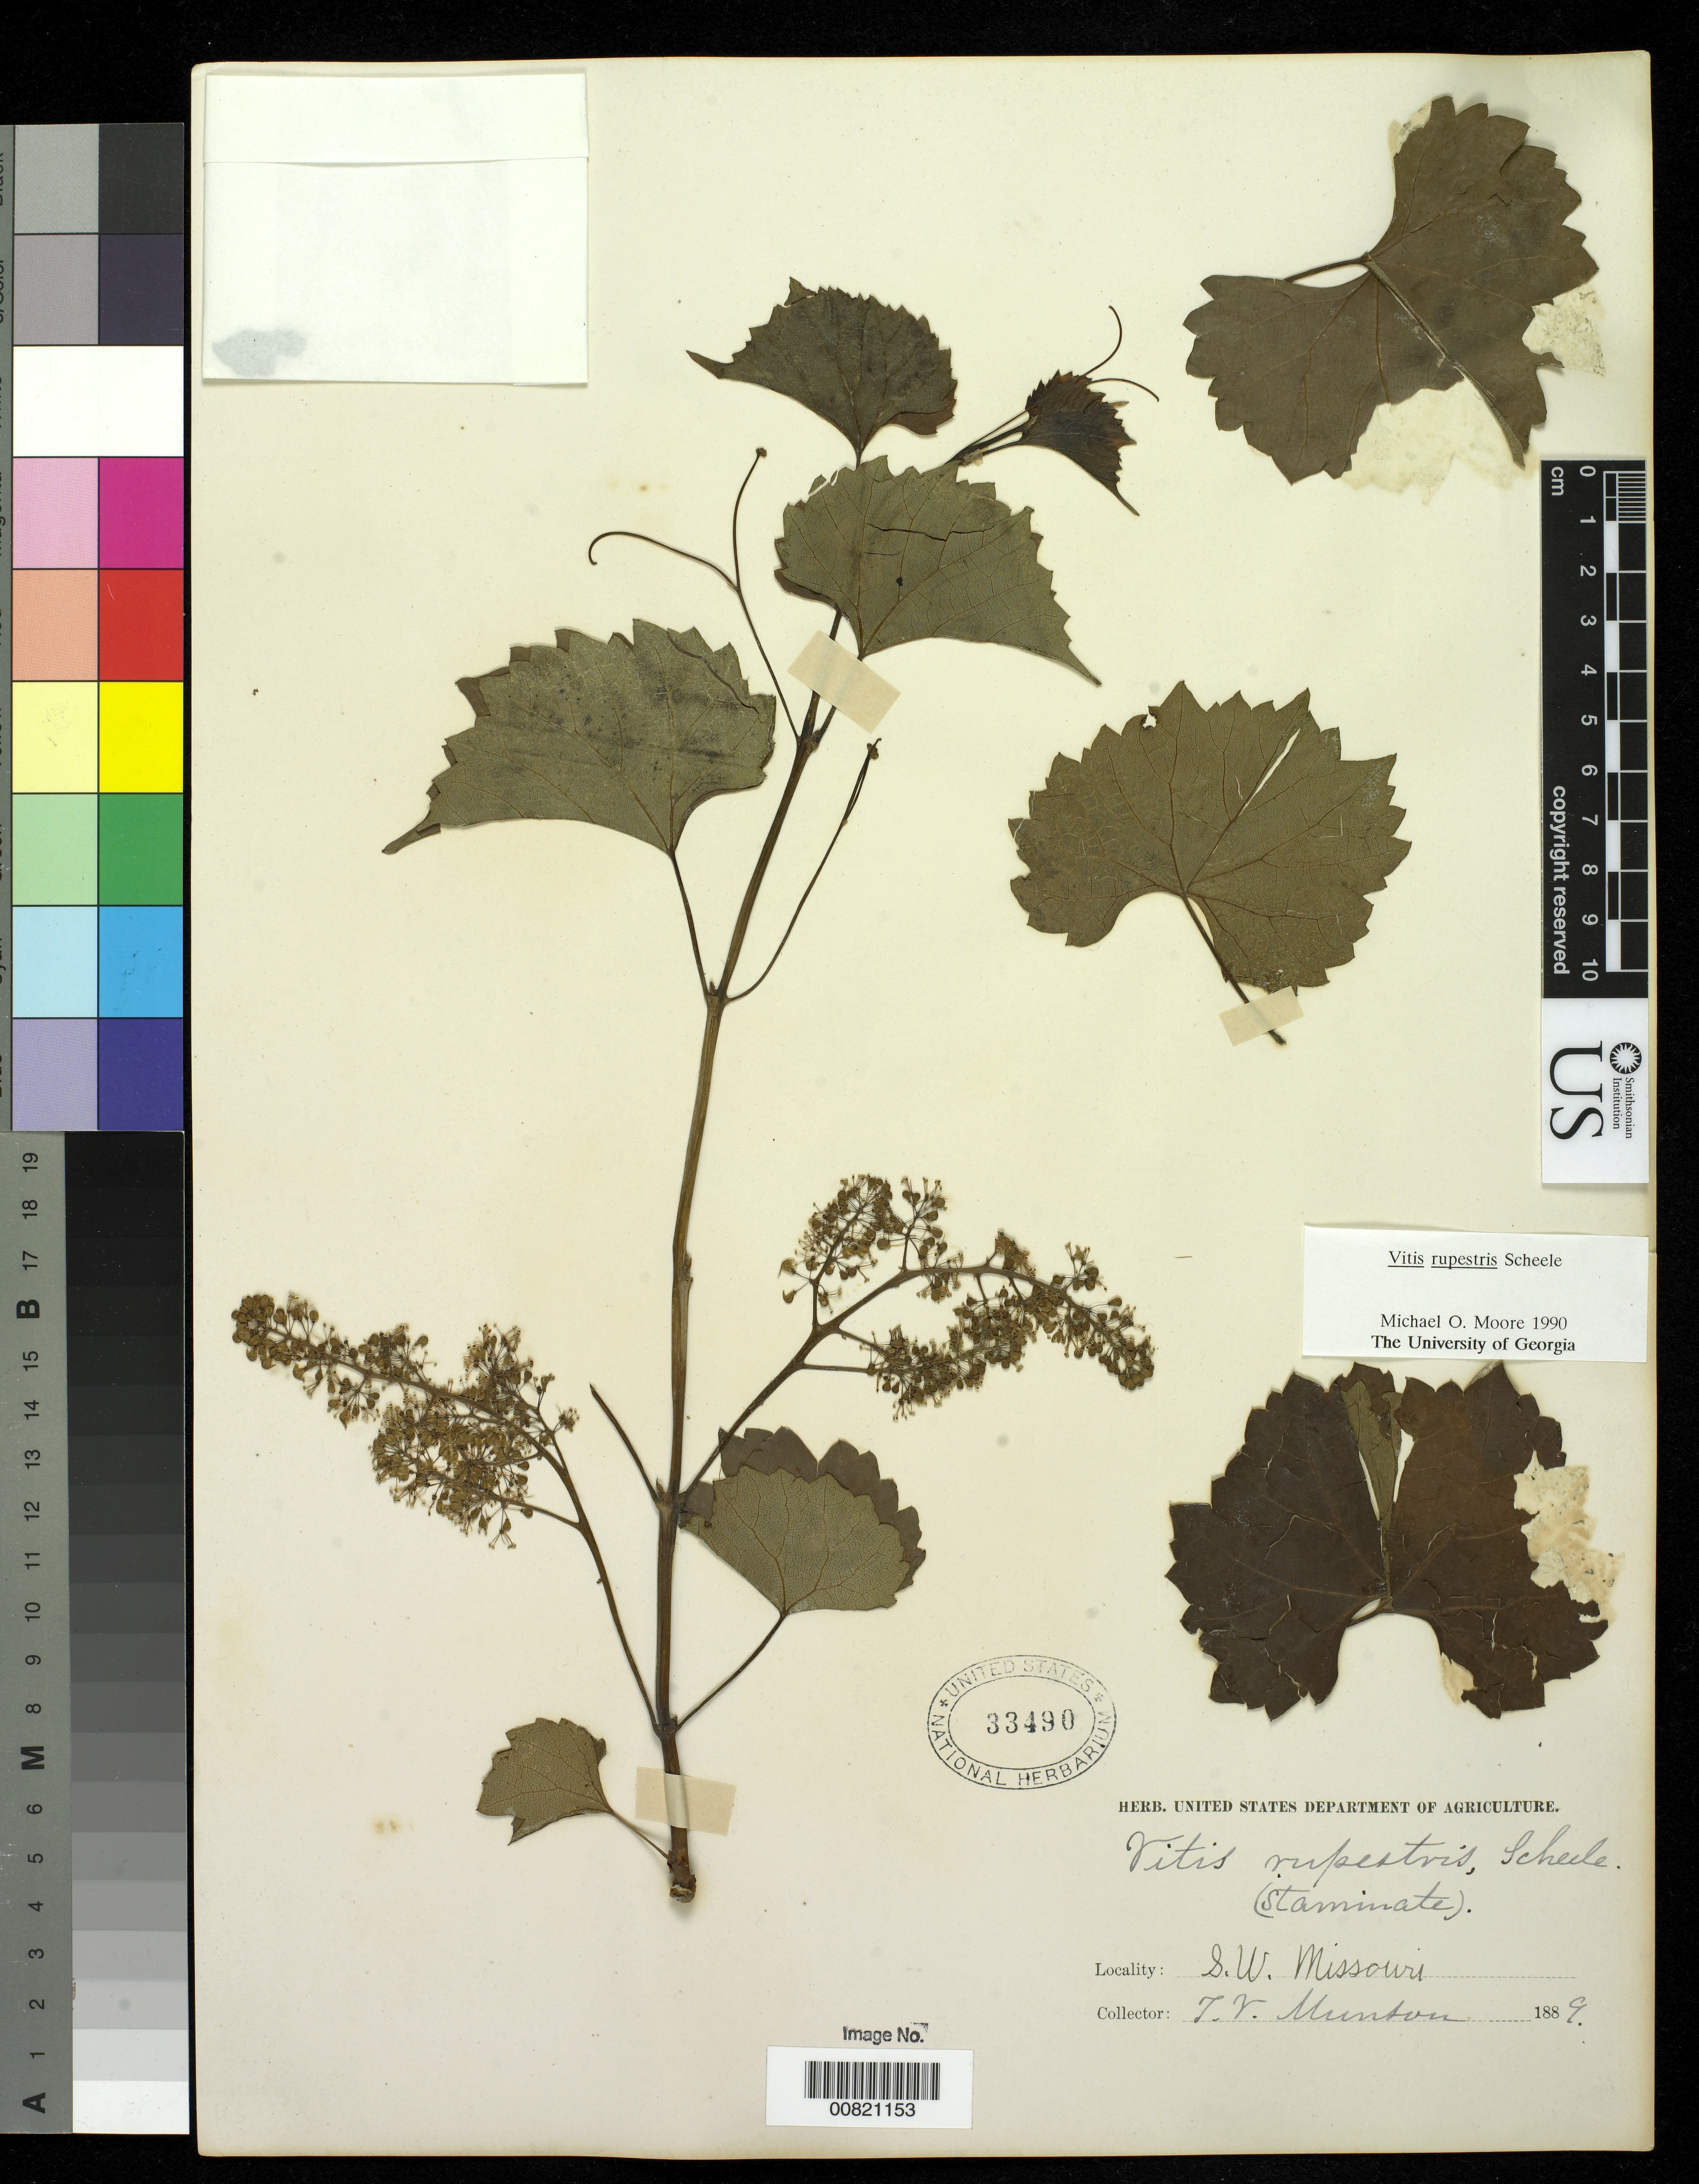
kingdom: Plantae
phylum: Tracheophyta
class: Magnoliopsida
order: Vitales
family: Vitaceae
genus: Vitis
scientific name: Vitis rupestris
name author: Scheele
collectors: T. V. Munson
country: United States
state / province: Missouri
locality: SW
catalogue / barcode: US 33490